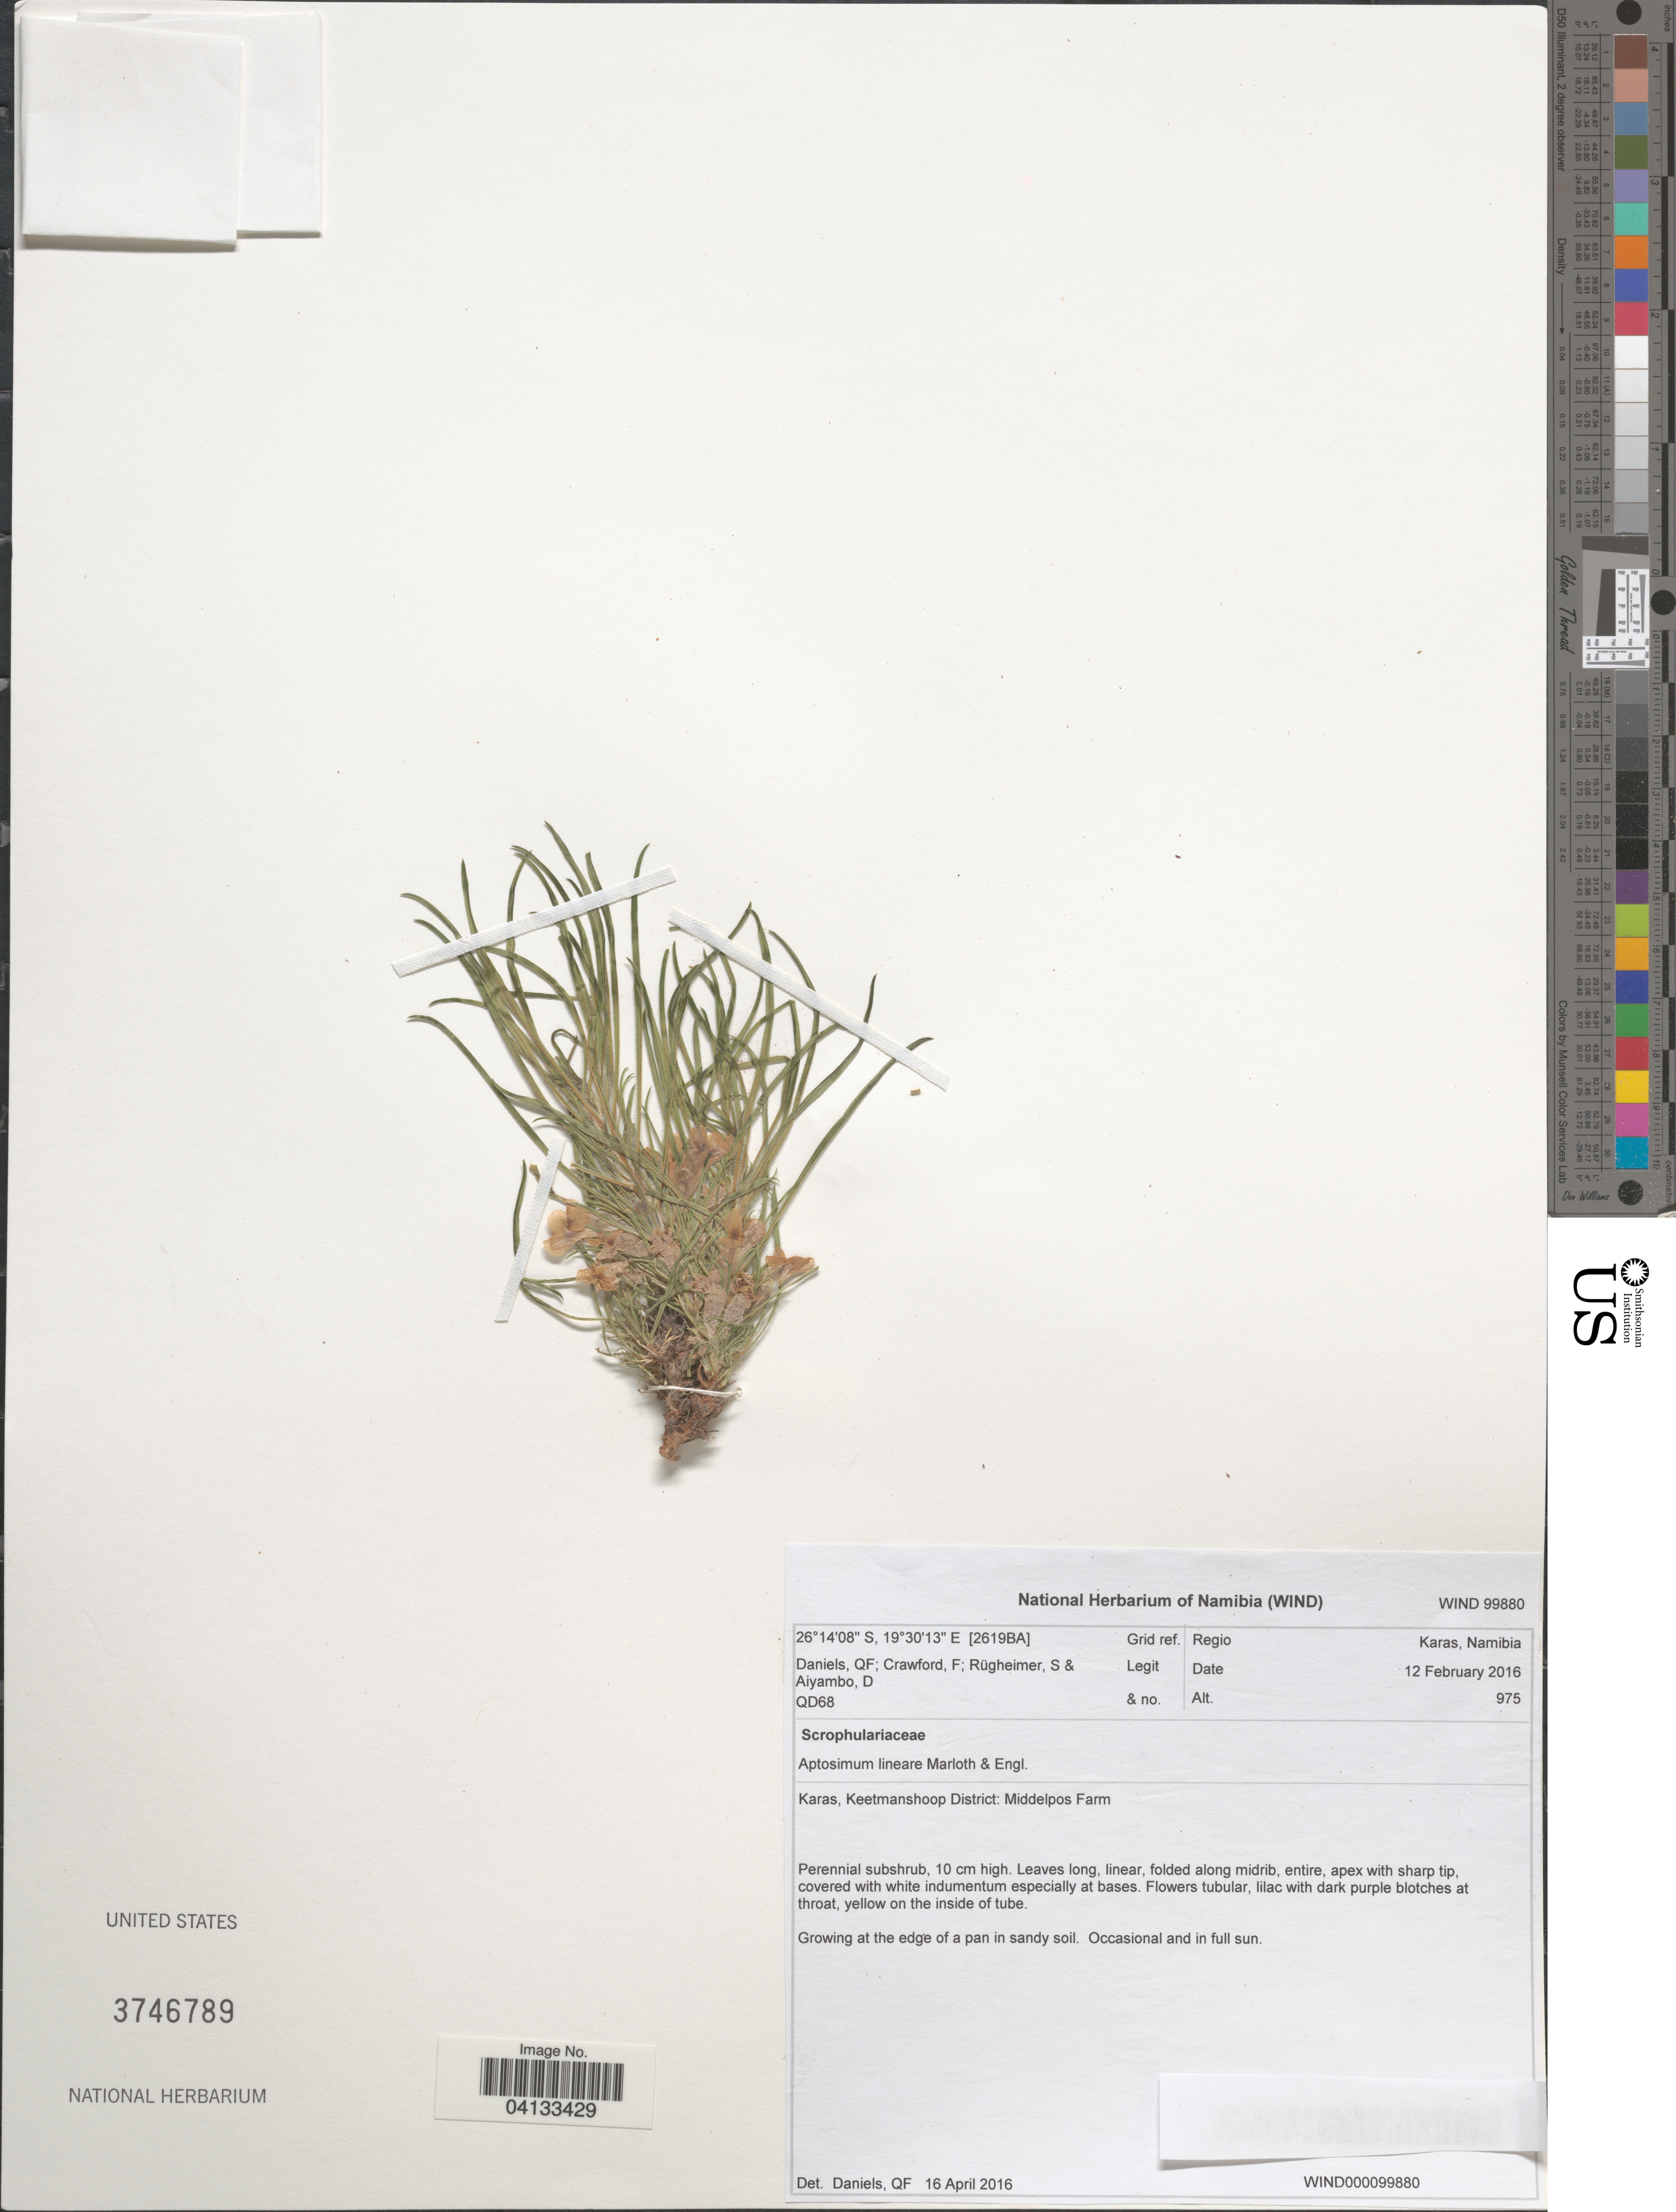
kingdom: Plantae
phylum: Tracheophyta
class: Magnoliopsida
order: Lamiales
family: Scrophulariaceae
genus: Aptosimum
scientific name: Aptosimum lineare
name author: Marloth & Engl.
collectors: F. Crawford, S. Rugheimer & D. Aiyambo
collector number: QD68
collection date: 2016-02-12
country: Namibia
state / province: Karas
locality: Grid ref. Regio Karas. Keetmanshoop District: Middelpos Farm. [2619BA].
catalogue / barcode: US 3746789